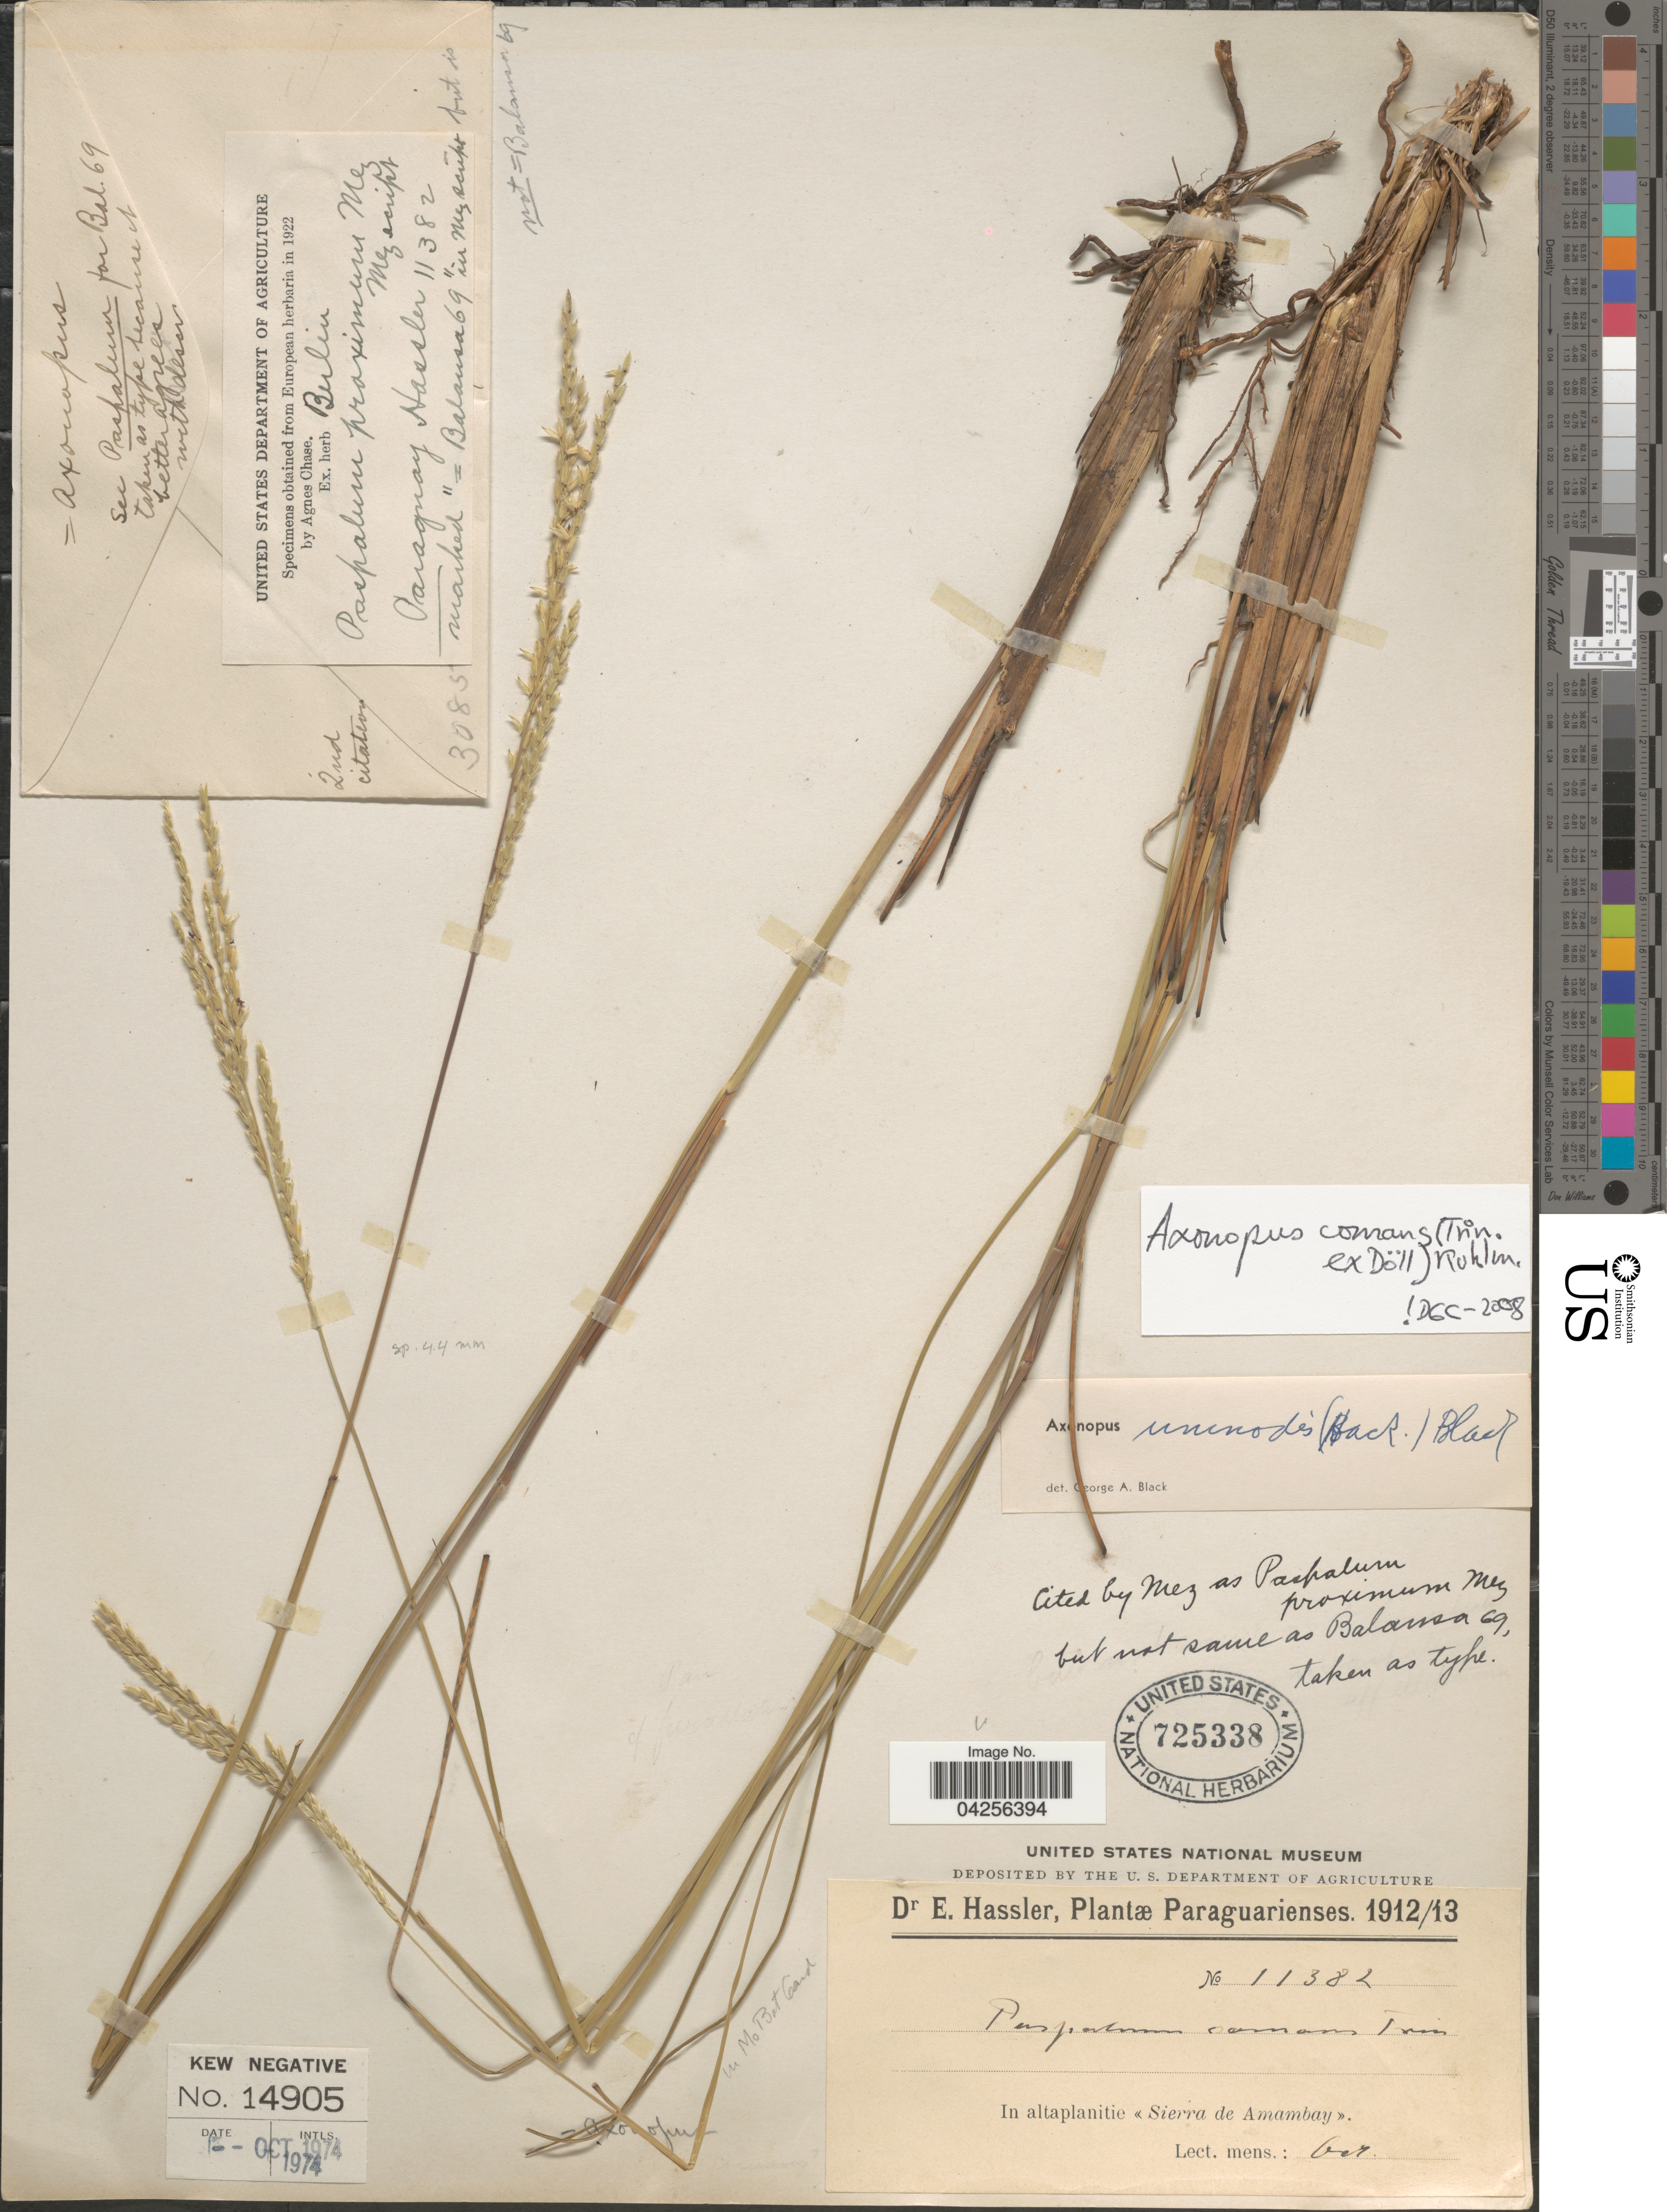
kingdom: Plantae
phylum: Tracheophyta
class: Liliopsida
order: Poales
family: Poaceae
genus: Axonopus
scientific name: Axonopus comans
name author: (Trin. ex Döll) Kuhlm.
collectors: E. Hassler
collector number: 11382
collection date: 1912-10/1913-10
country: Paraguay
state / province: Paraguari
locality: In altaplanitie «Sierra de Amambay».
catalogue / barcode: US 725338